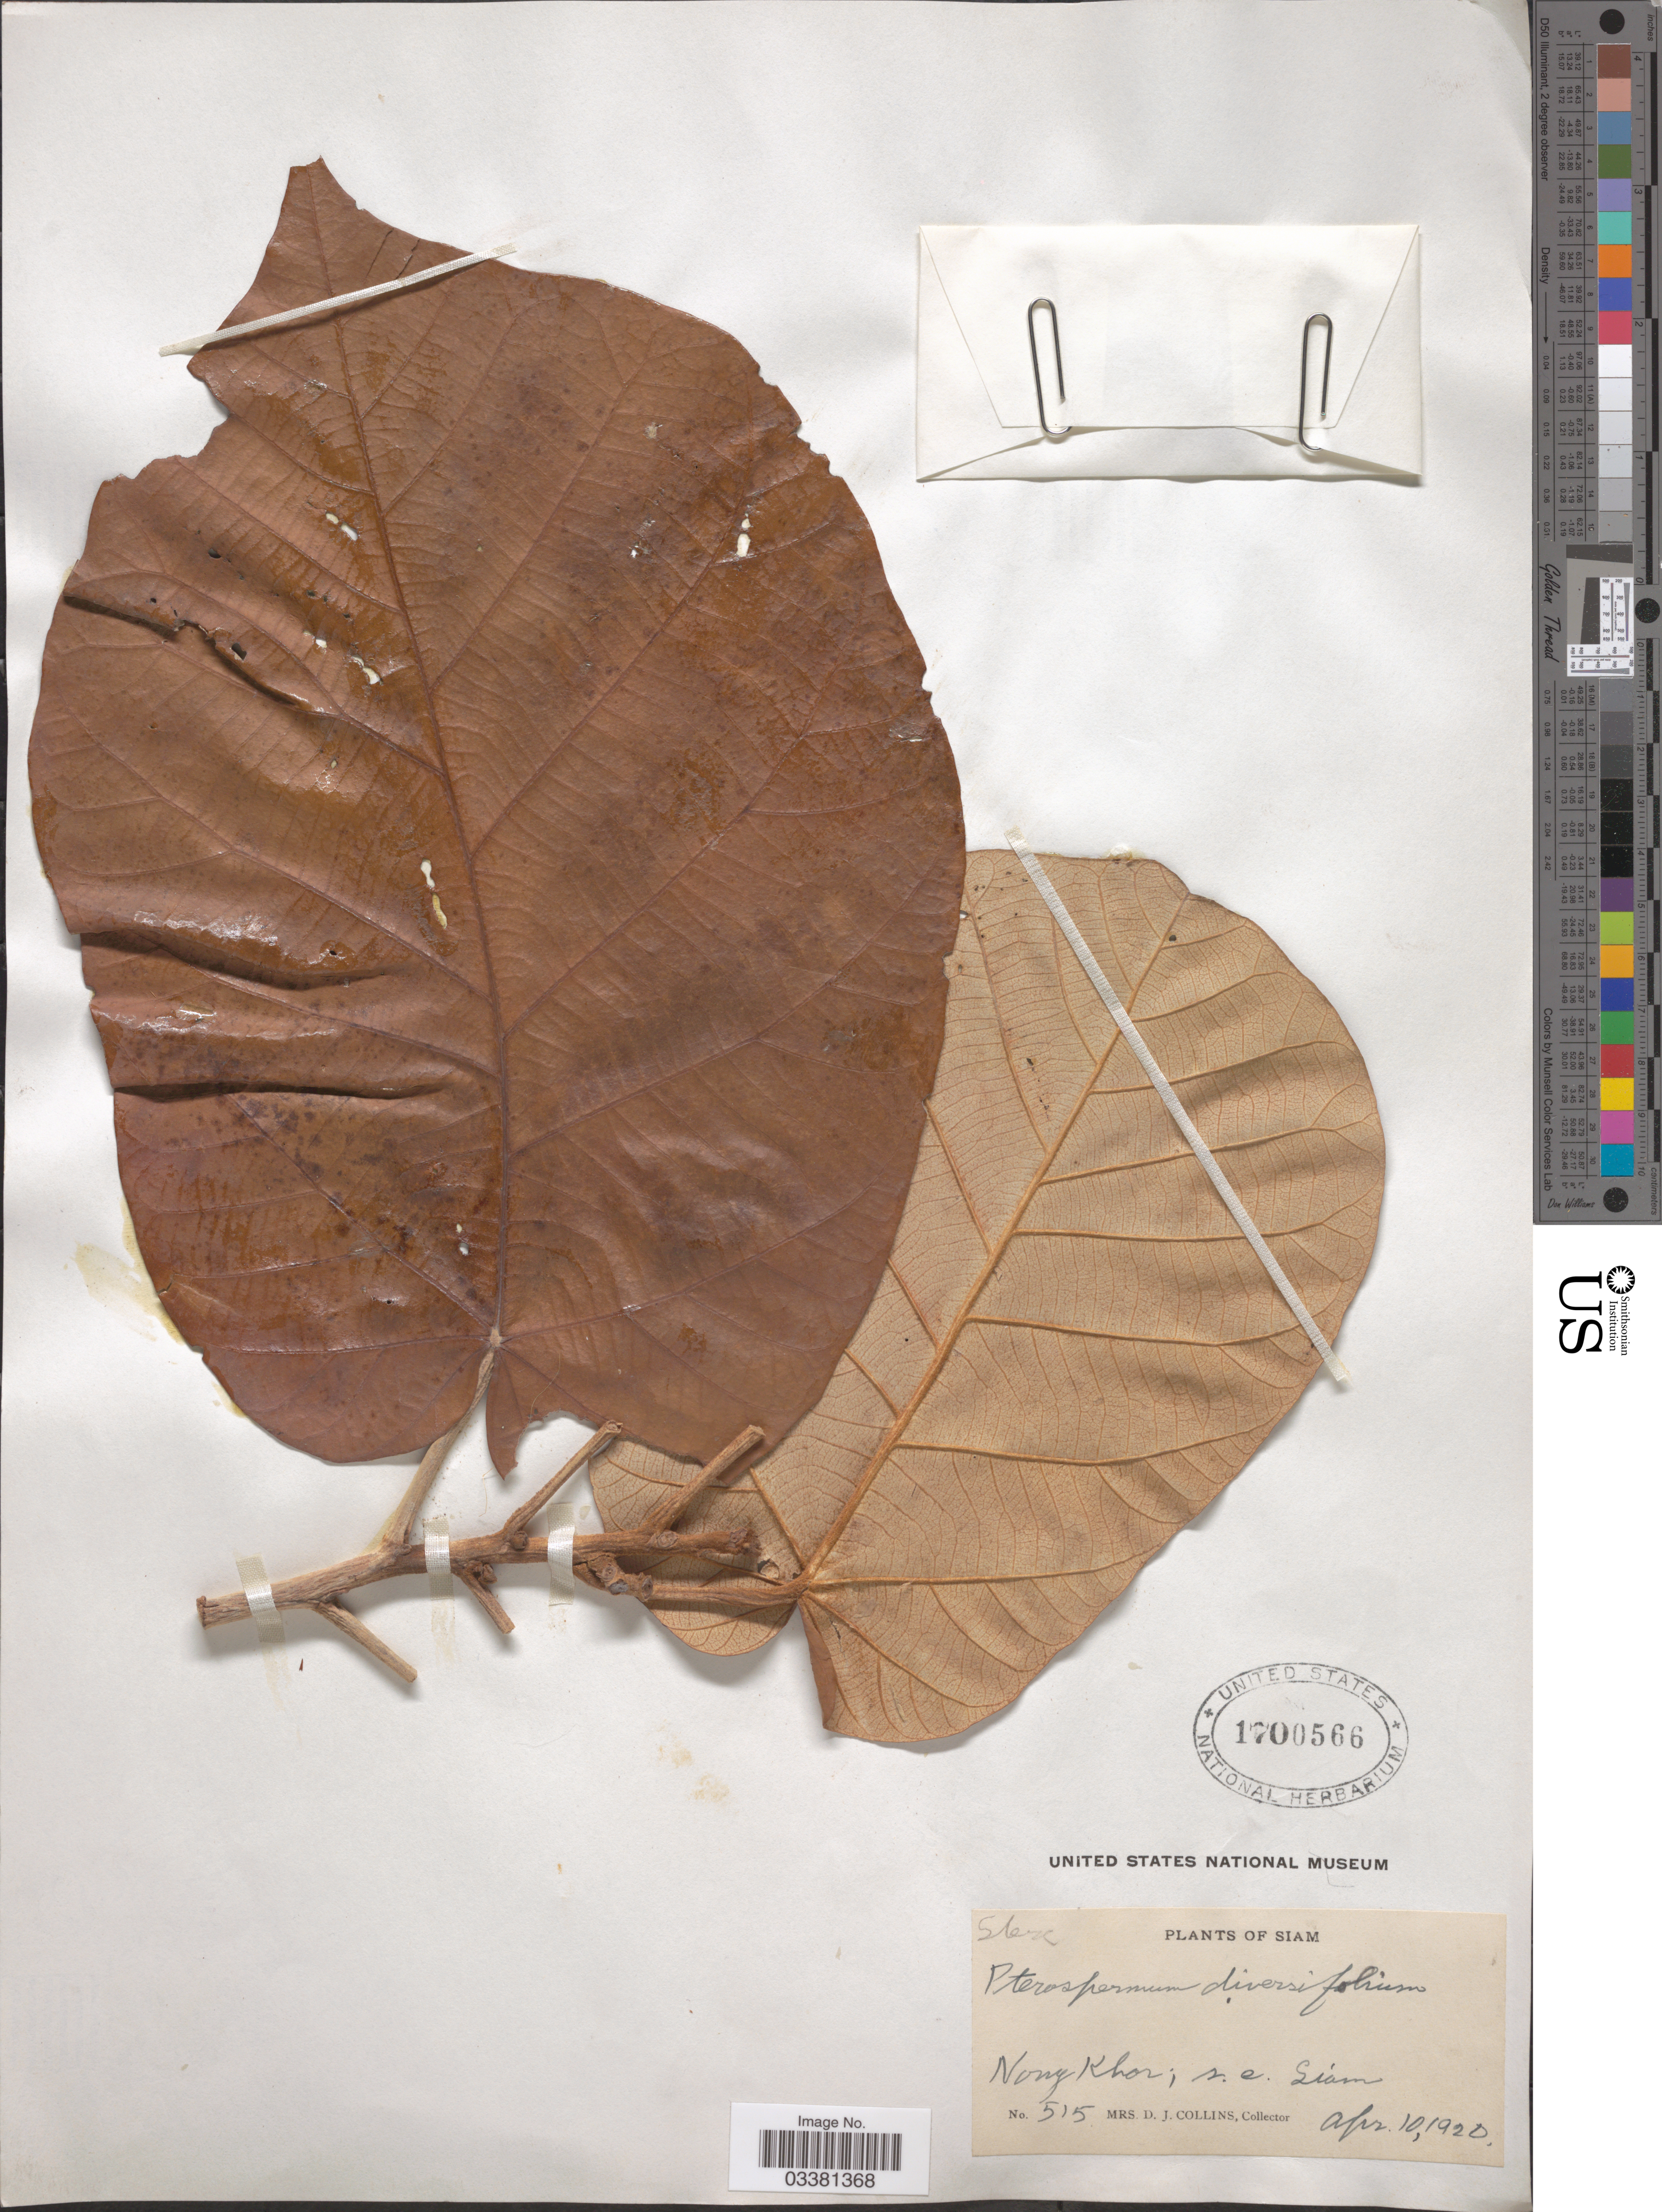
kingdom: Plantae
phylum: Tracheophyta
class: Magnoliopsida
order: Malvales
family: Malvaceae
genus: Pterospermum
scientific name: Pterospermum diversifolium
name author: Blume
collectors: Mrs. D. J. Collins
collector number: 515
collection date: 1920-04-10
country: Thailand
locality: Siam. Nony Khor; s.e. Siam.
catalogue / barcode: US 1700566